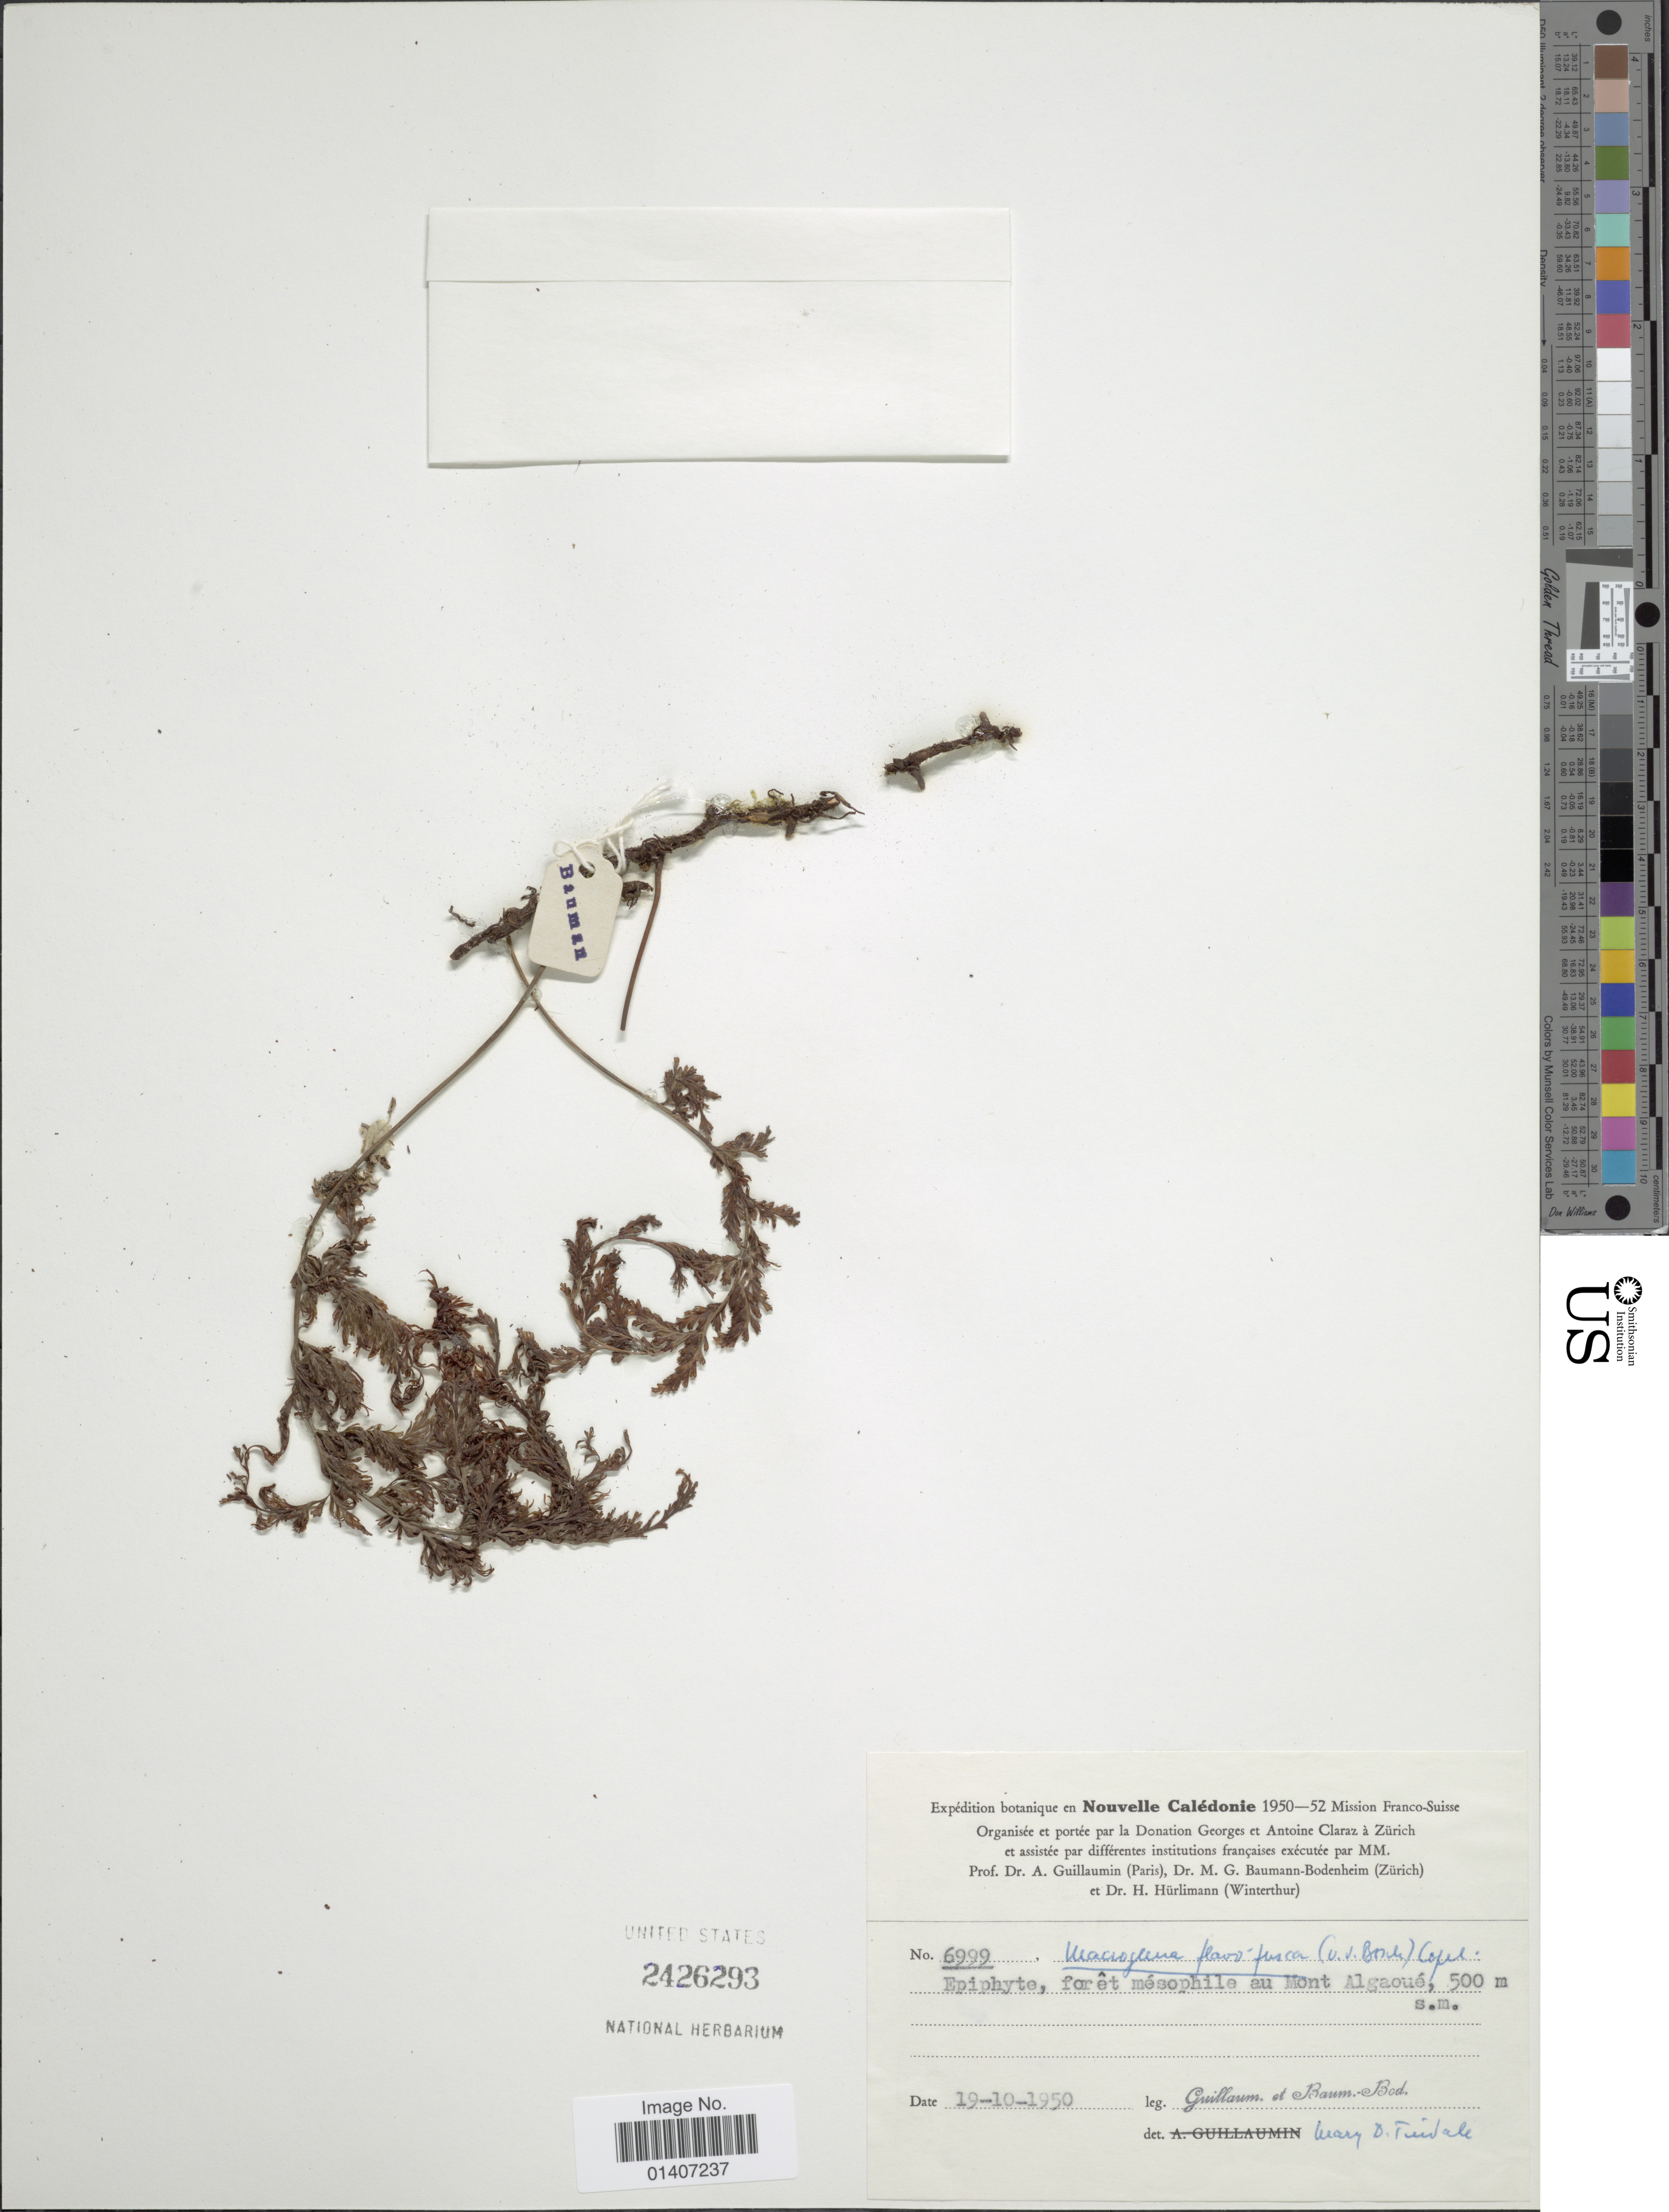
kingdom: Plantae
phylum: Tracheophyta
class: Polypodiopsida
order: Hymenophyllales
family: Hymenophyllaceae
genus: Abrodictyum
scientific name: Abrodictyum flavofuscum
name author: (Bosch) Ebihara & K. Iwats.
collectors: A. Guillaumin & M. G. Baumann-Bodenheim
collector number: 6999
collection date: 1950-10-19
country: New Caledonia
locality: Foret mésophile au mont Algaoué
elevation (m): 500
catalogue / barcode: US 2426293